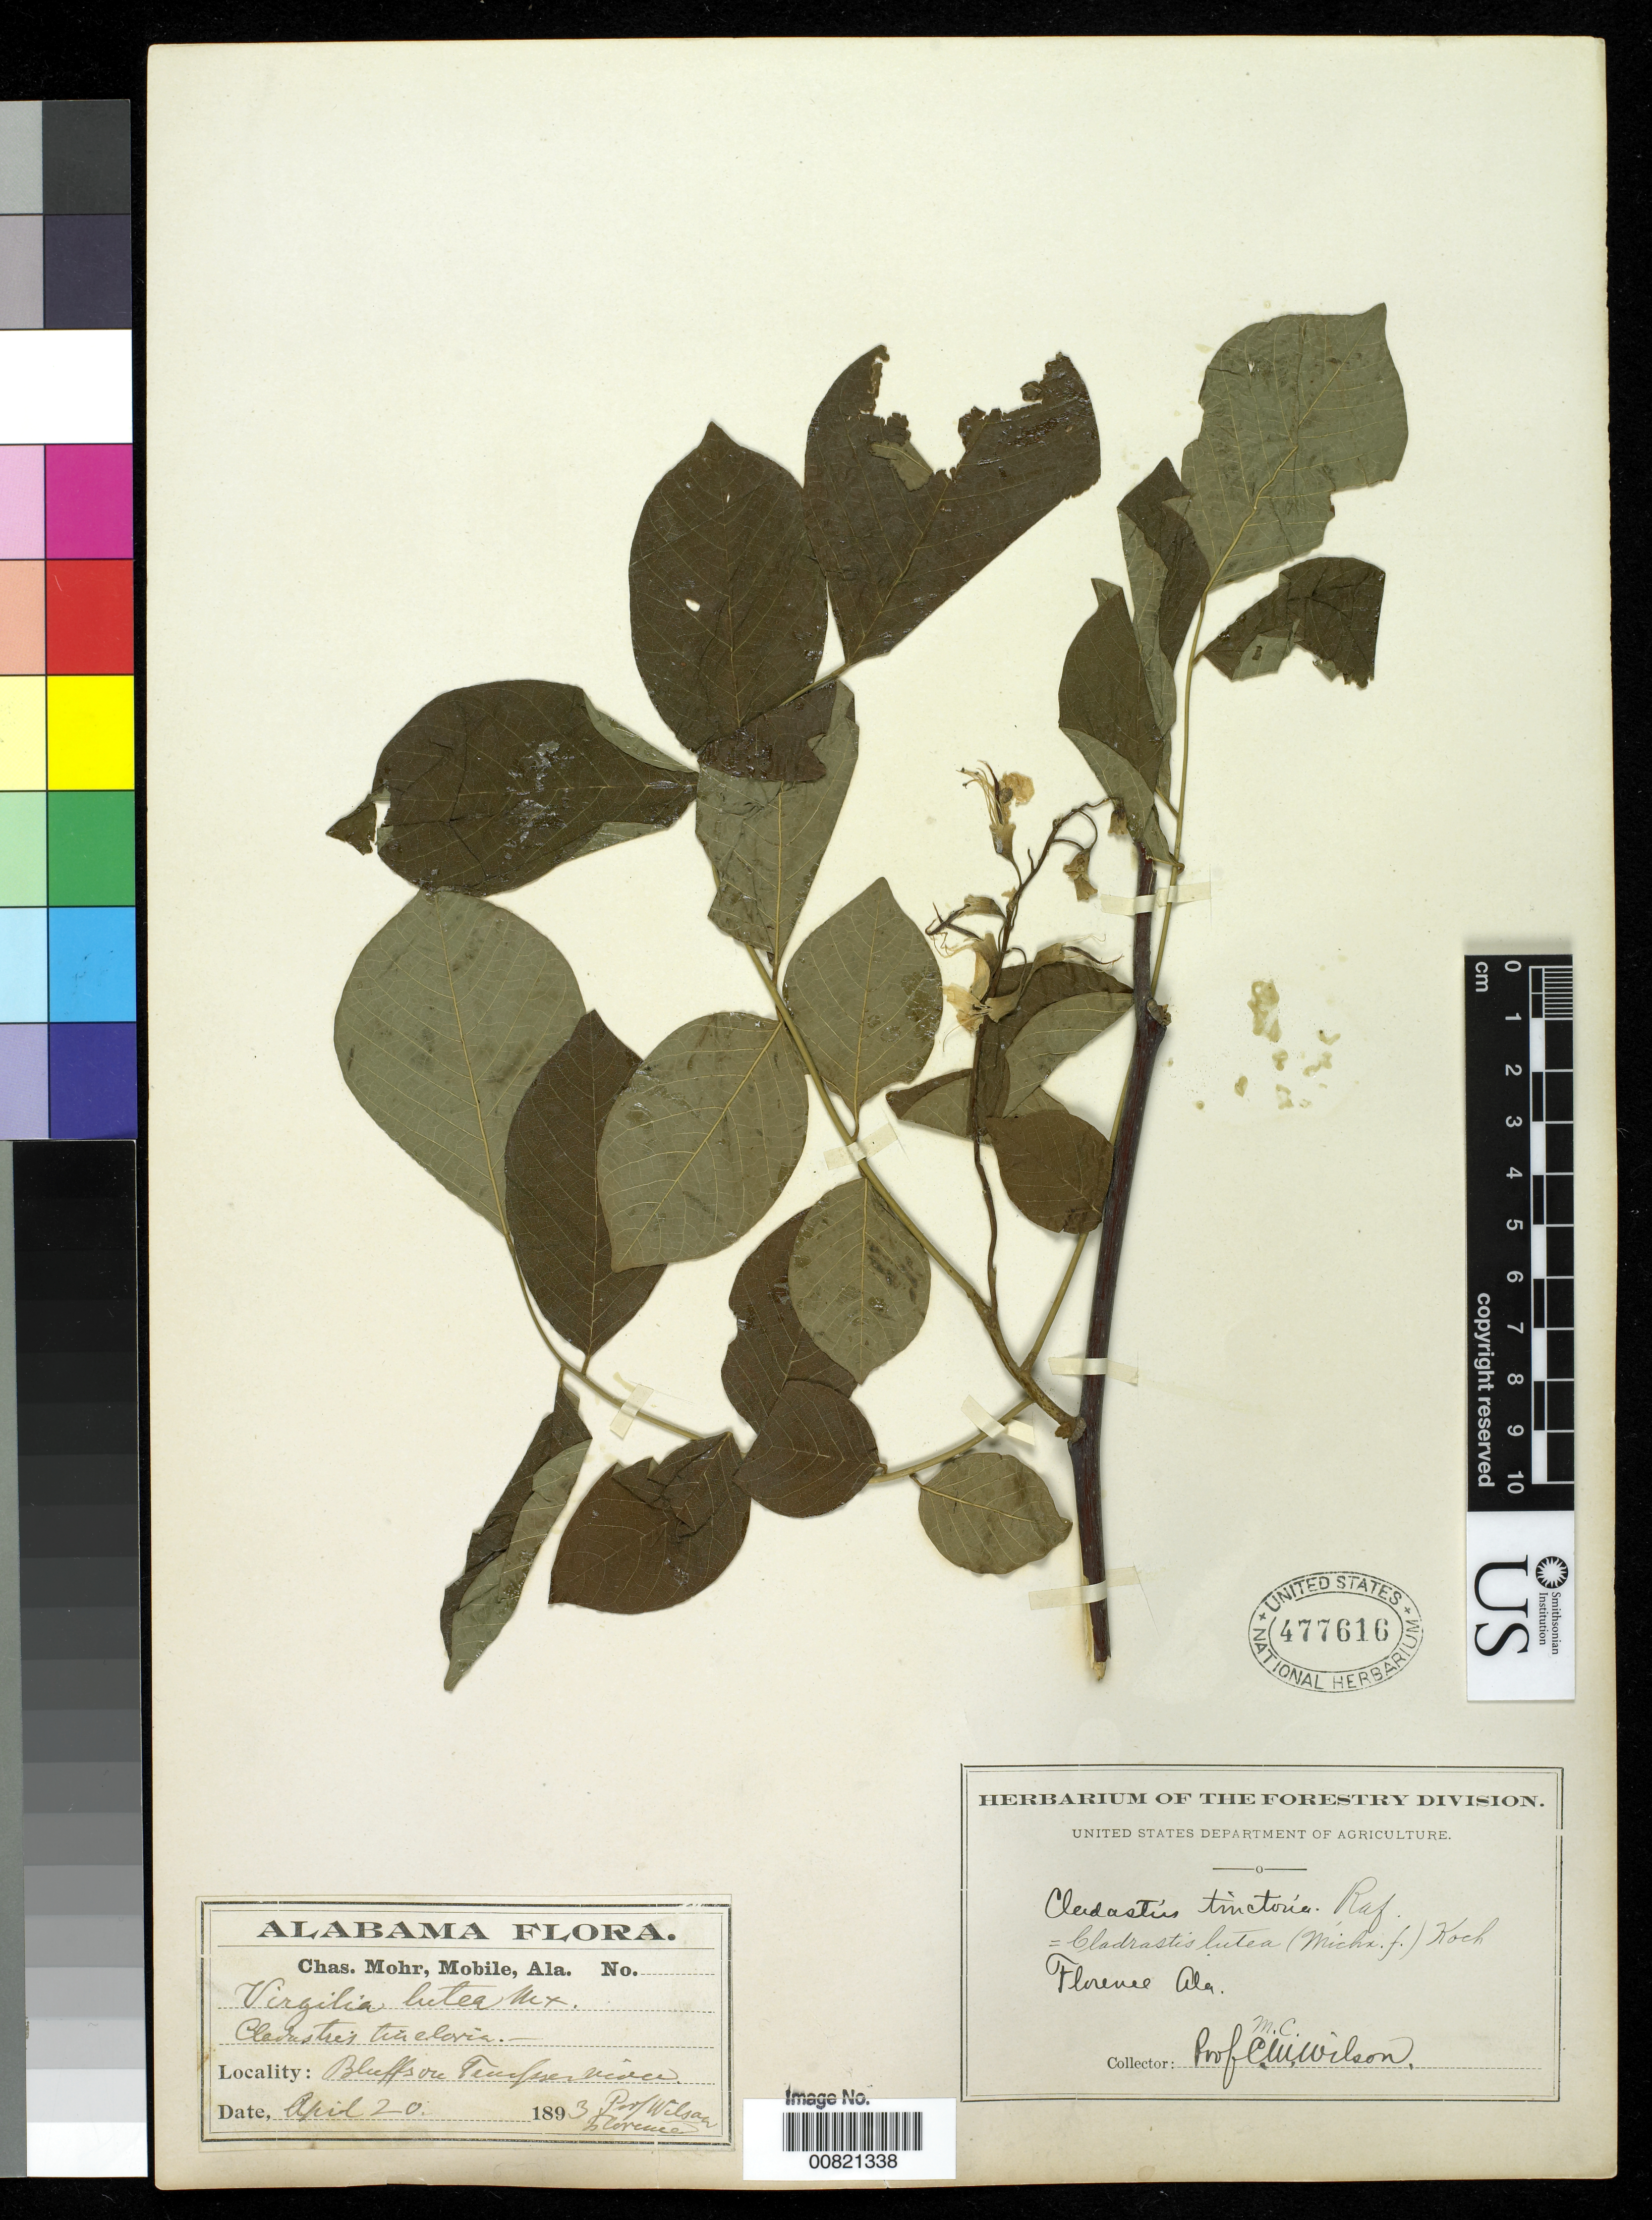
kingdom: Plantae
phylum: Tracheophyta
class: Magnoliopsida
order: Fabales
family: Fabaceae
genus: Cladrastis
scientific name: Cladrastis lutea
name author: (Michx.) Koch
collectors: M. C. Wilson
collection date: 1893-04-20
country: United States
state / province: Alabama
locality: Bluffs over river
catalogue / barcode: US 477616